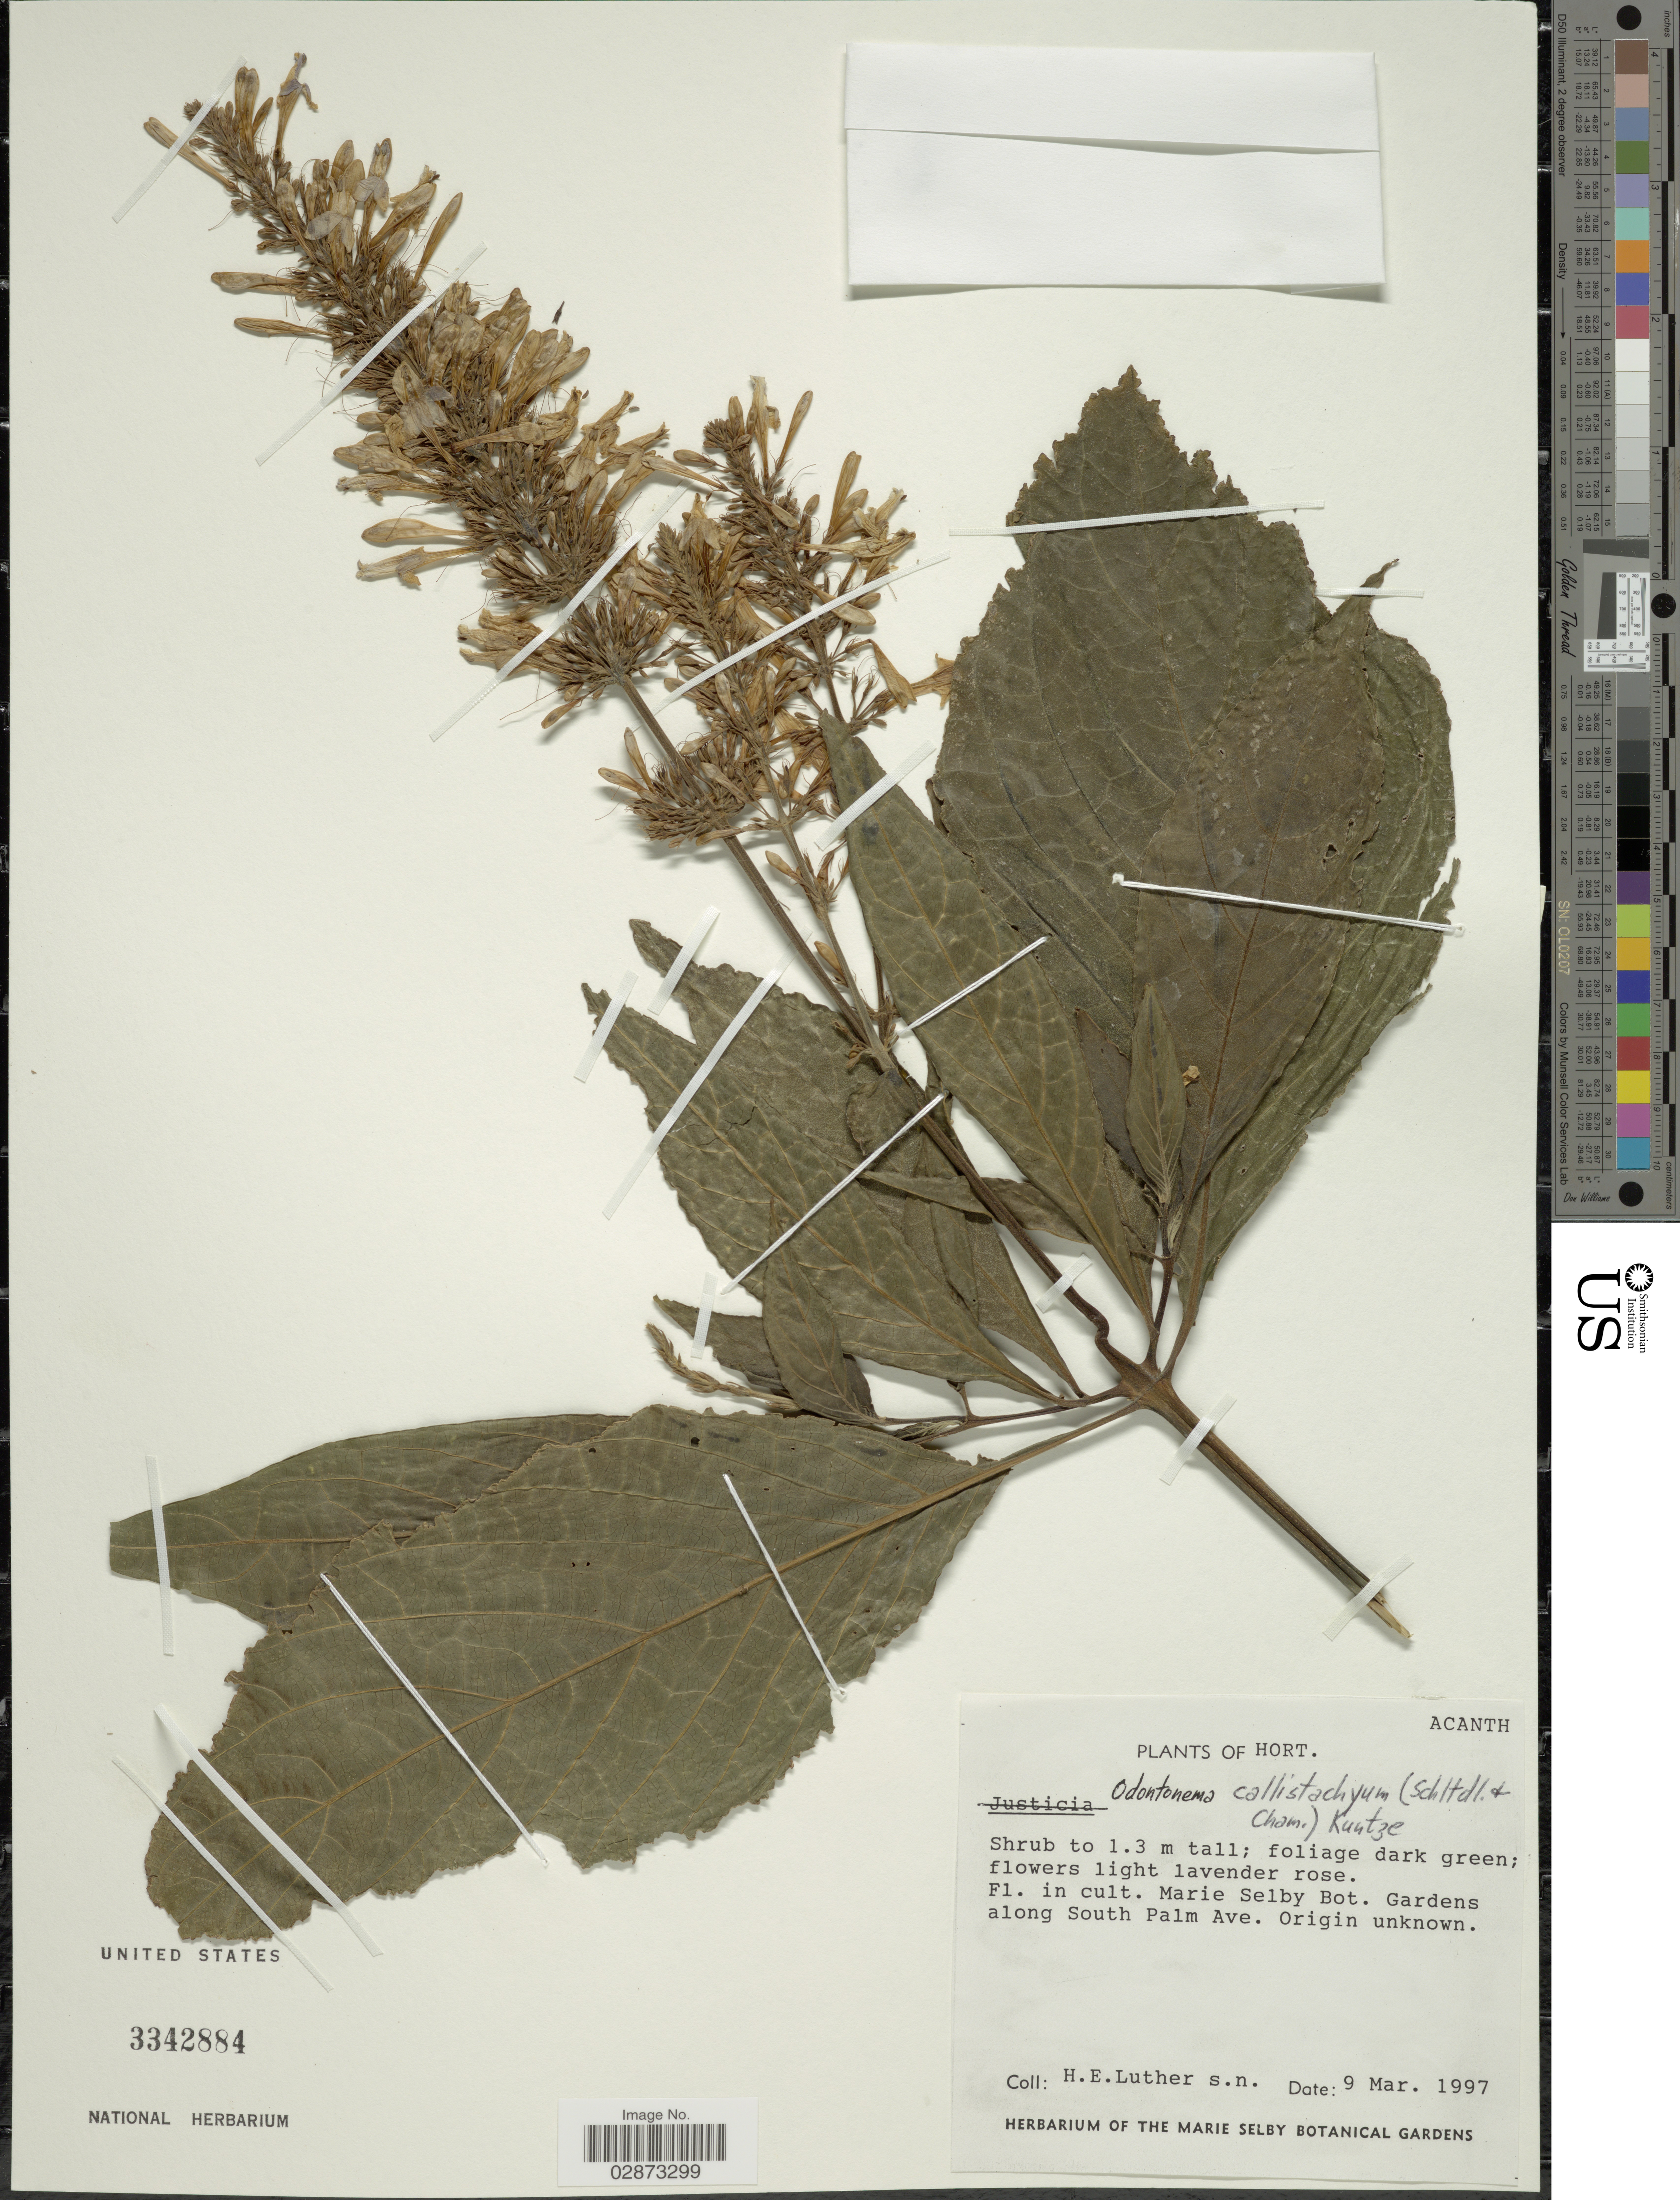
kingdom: Plantae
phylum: Tracheophyta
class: Magnoliopsida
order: Lamiales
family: Acanthaceae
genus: Odontonema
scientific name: Odontonema callistachyum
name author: (Schltdl. & Cham.) Kuntze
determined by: Wasshausen, Dieter C., (BOT), Smithsonian Institution - National Museum of Natural History (UNITED STATES)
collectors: Hans E. Luther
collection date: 1997-03-09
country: United States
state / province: Florida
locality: Marie Selby Bot. Gardens along South Palm Ave.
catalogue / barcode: US 3342884